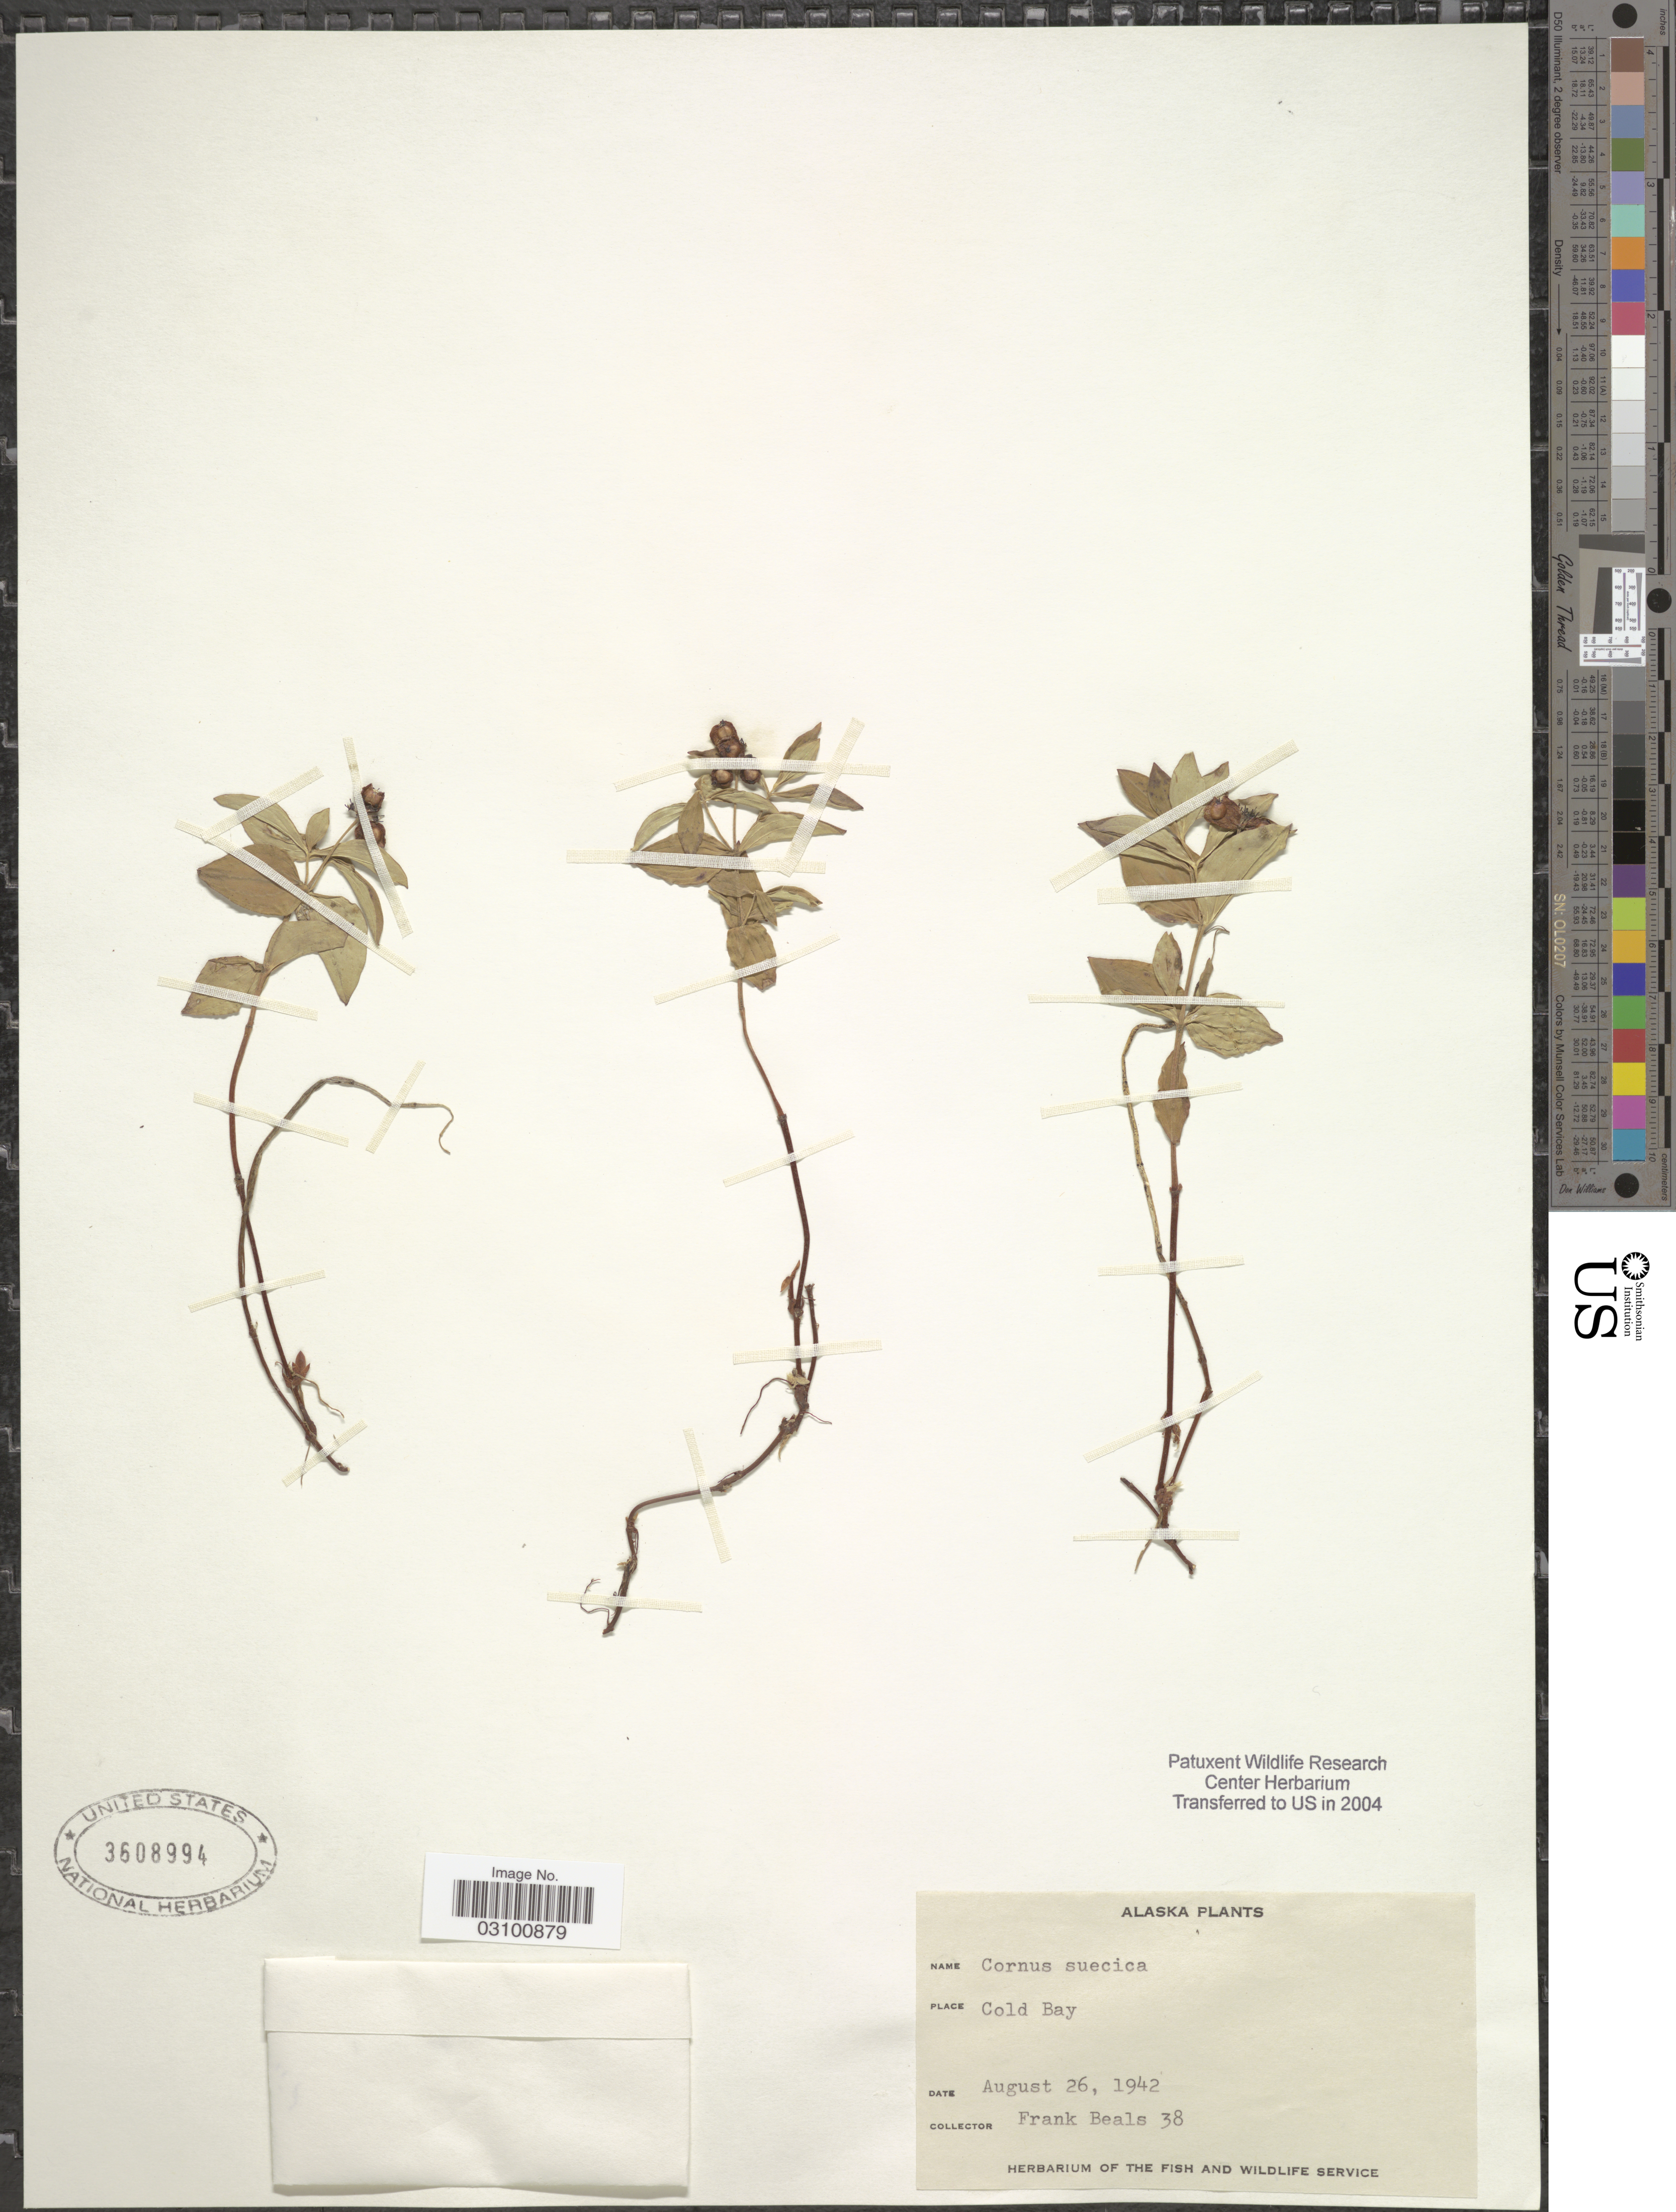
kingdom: Plantae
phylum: Tracheophyta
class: Magnoliopsida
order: Cornales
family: Cornaceae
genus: Cornus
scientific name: Cornus suecica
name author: L.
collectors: F. Beals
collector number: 38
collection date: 1942-08-26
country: United States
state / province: Alaska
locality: Cold Bay.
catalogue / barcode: US 3608994